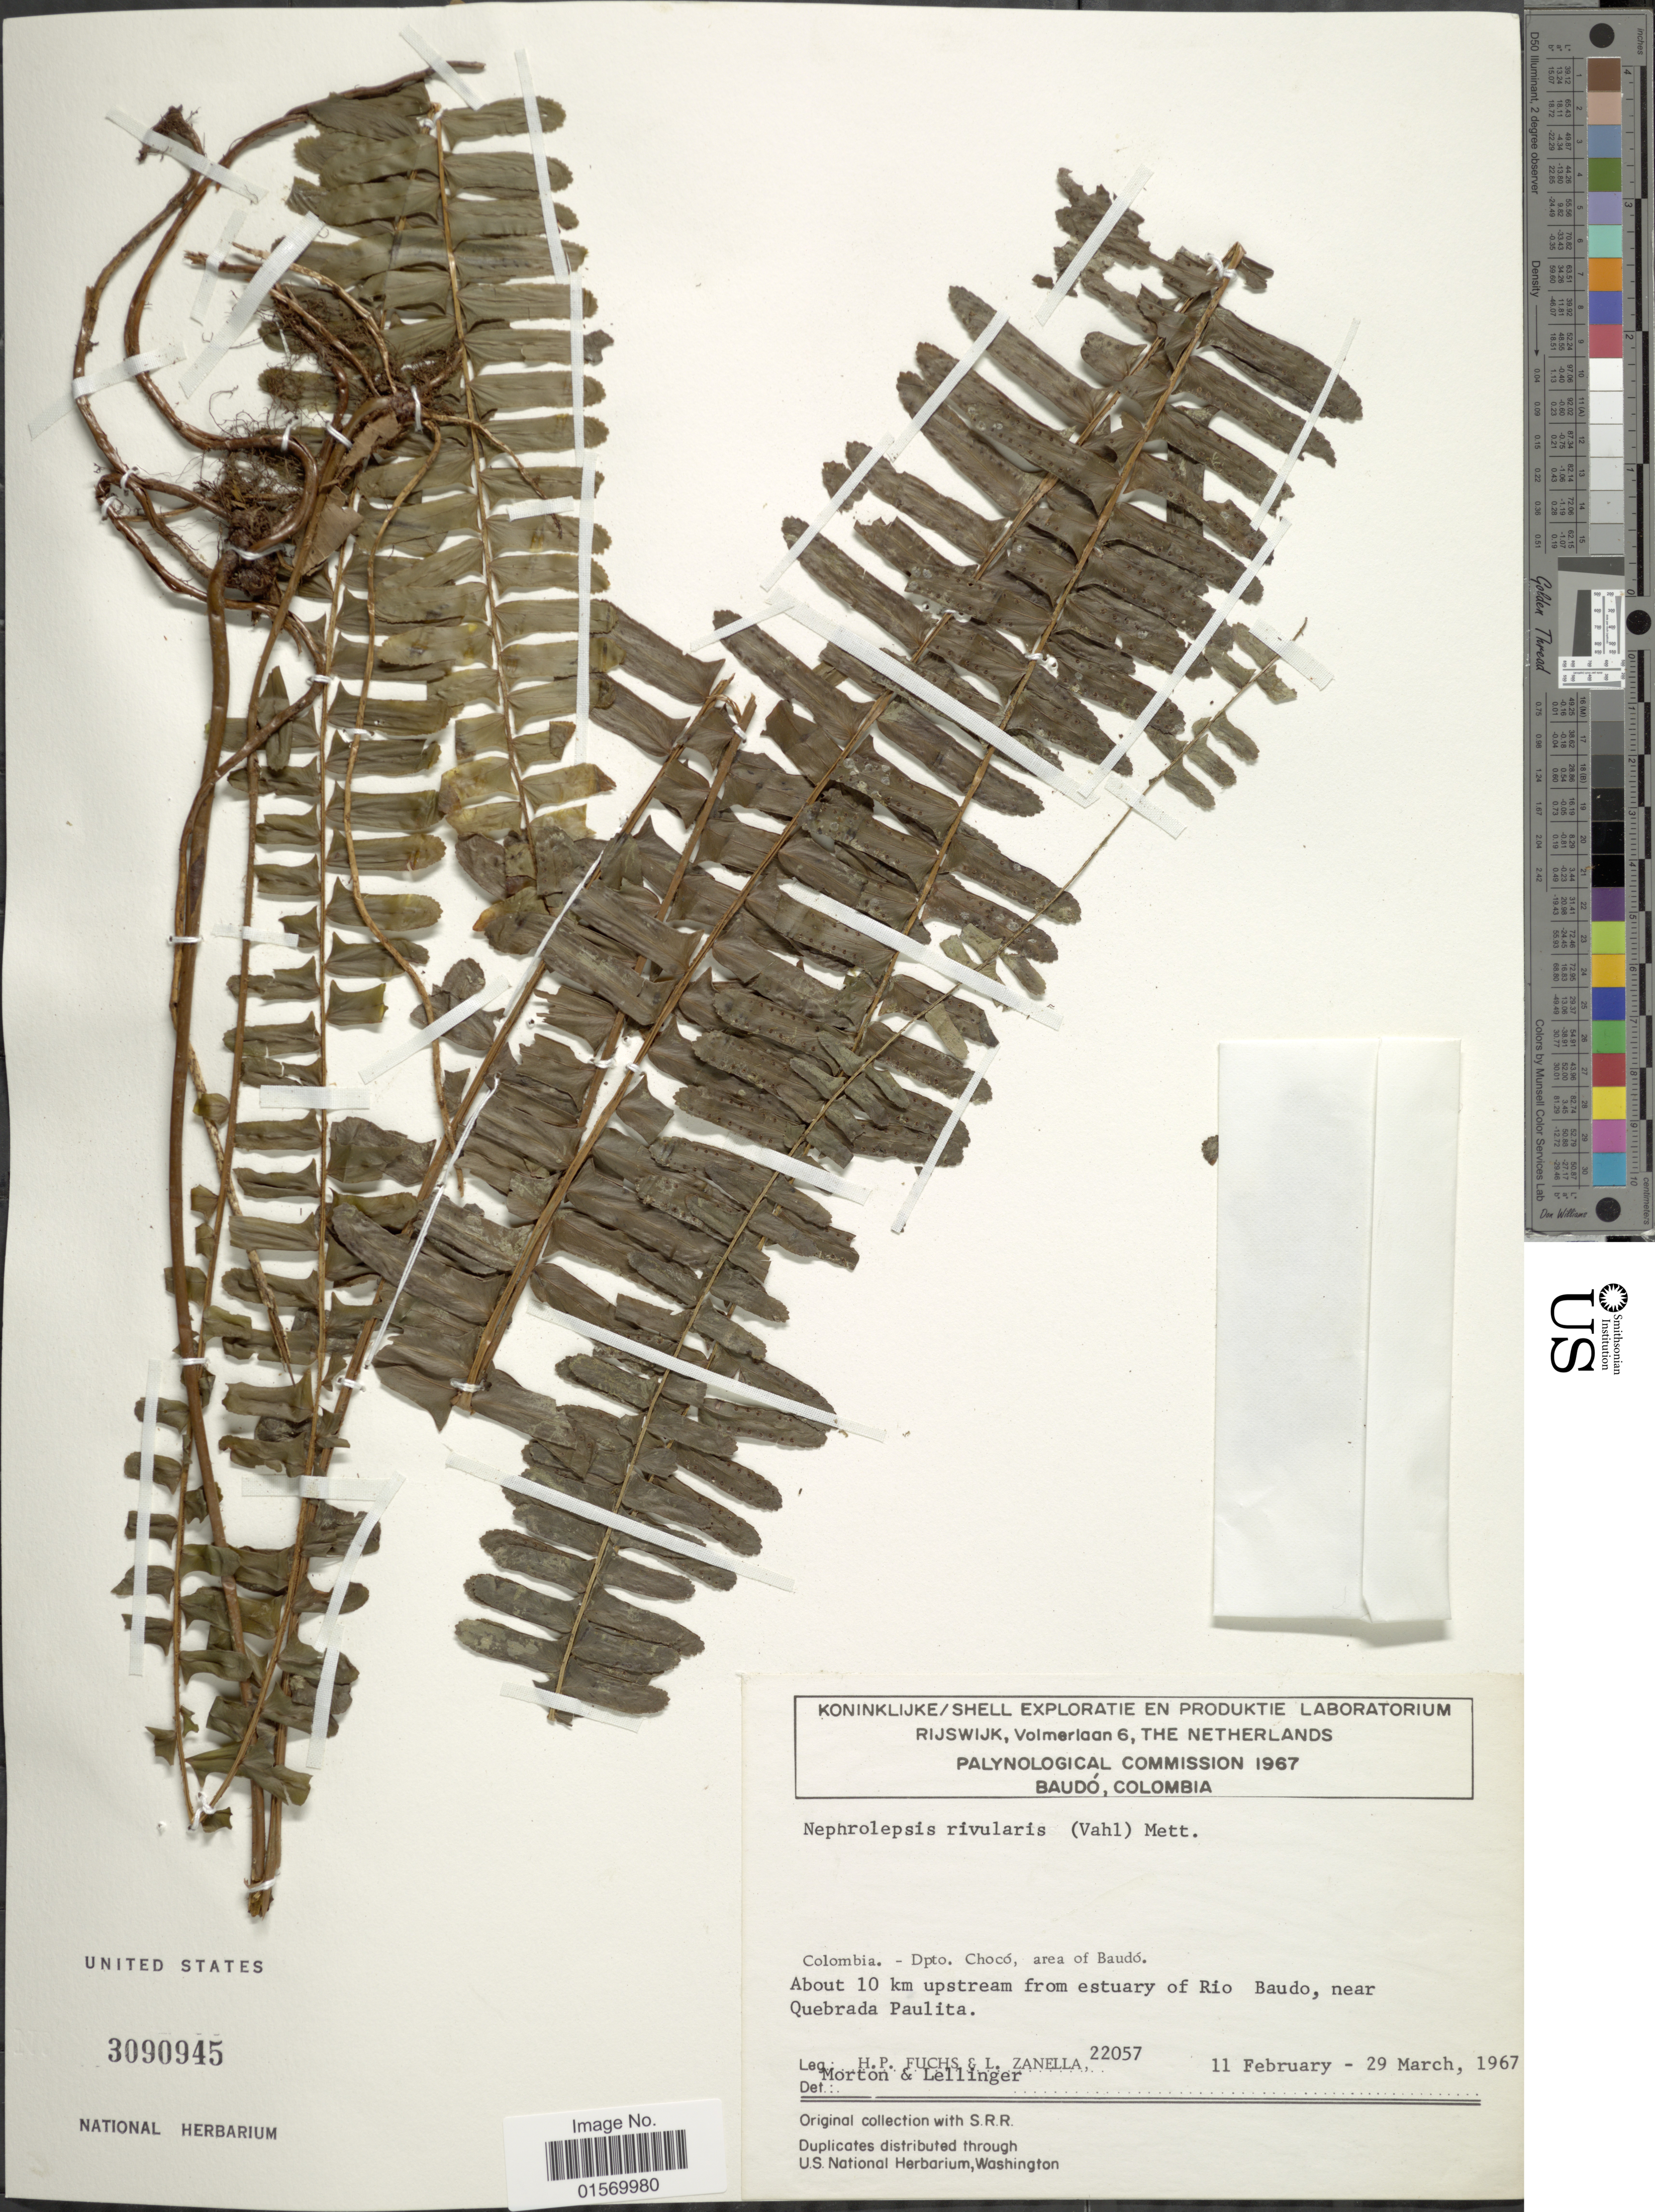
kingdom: Plantae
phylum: Tracheophyta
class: Polypodiopsida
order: Polypodiales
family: Nephrolepidaceae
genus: Nephrolepis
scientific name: Nephrolepis rivularis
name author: (Vahl) Mett. ex Krug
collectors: H. P. Fuchs & L. Zanella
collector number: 22057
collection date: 1967-02-11/1967-03-29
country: Colombia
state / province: Chocó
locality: Area of Baudó. About 10 km upstream from estuary of Rio Baudo, near Quebrada Paulita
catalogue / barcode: US 3090945